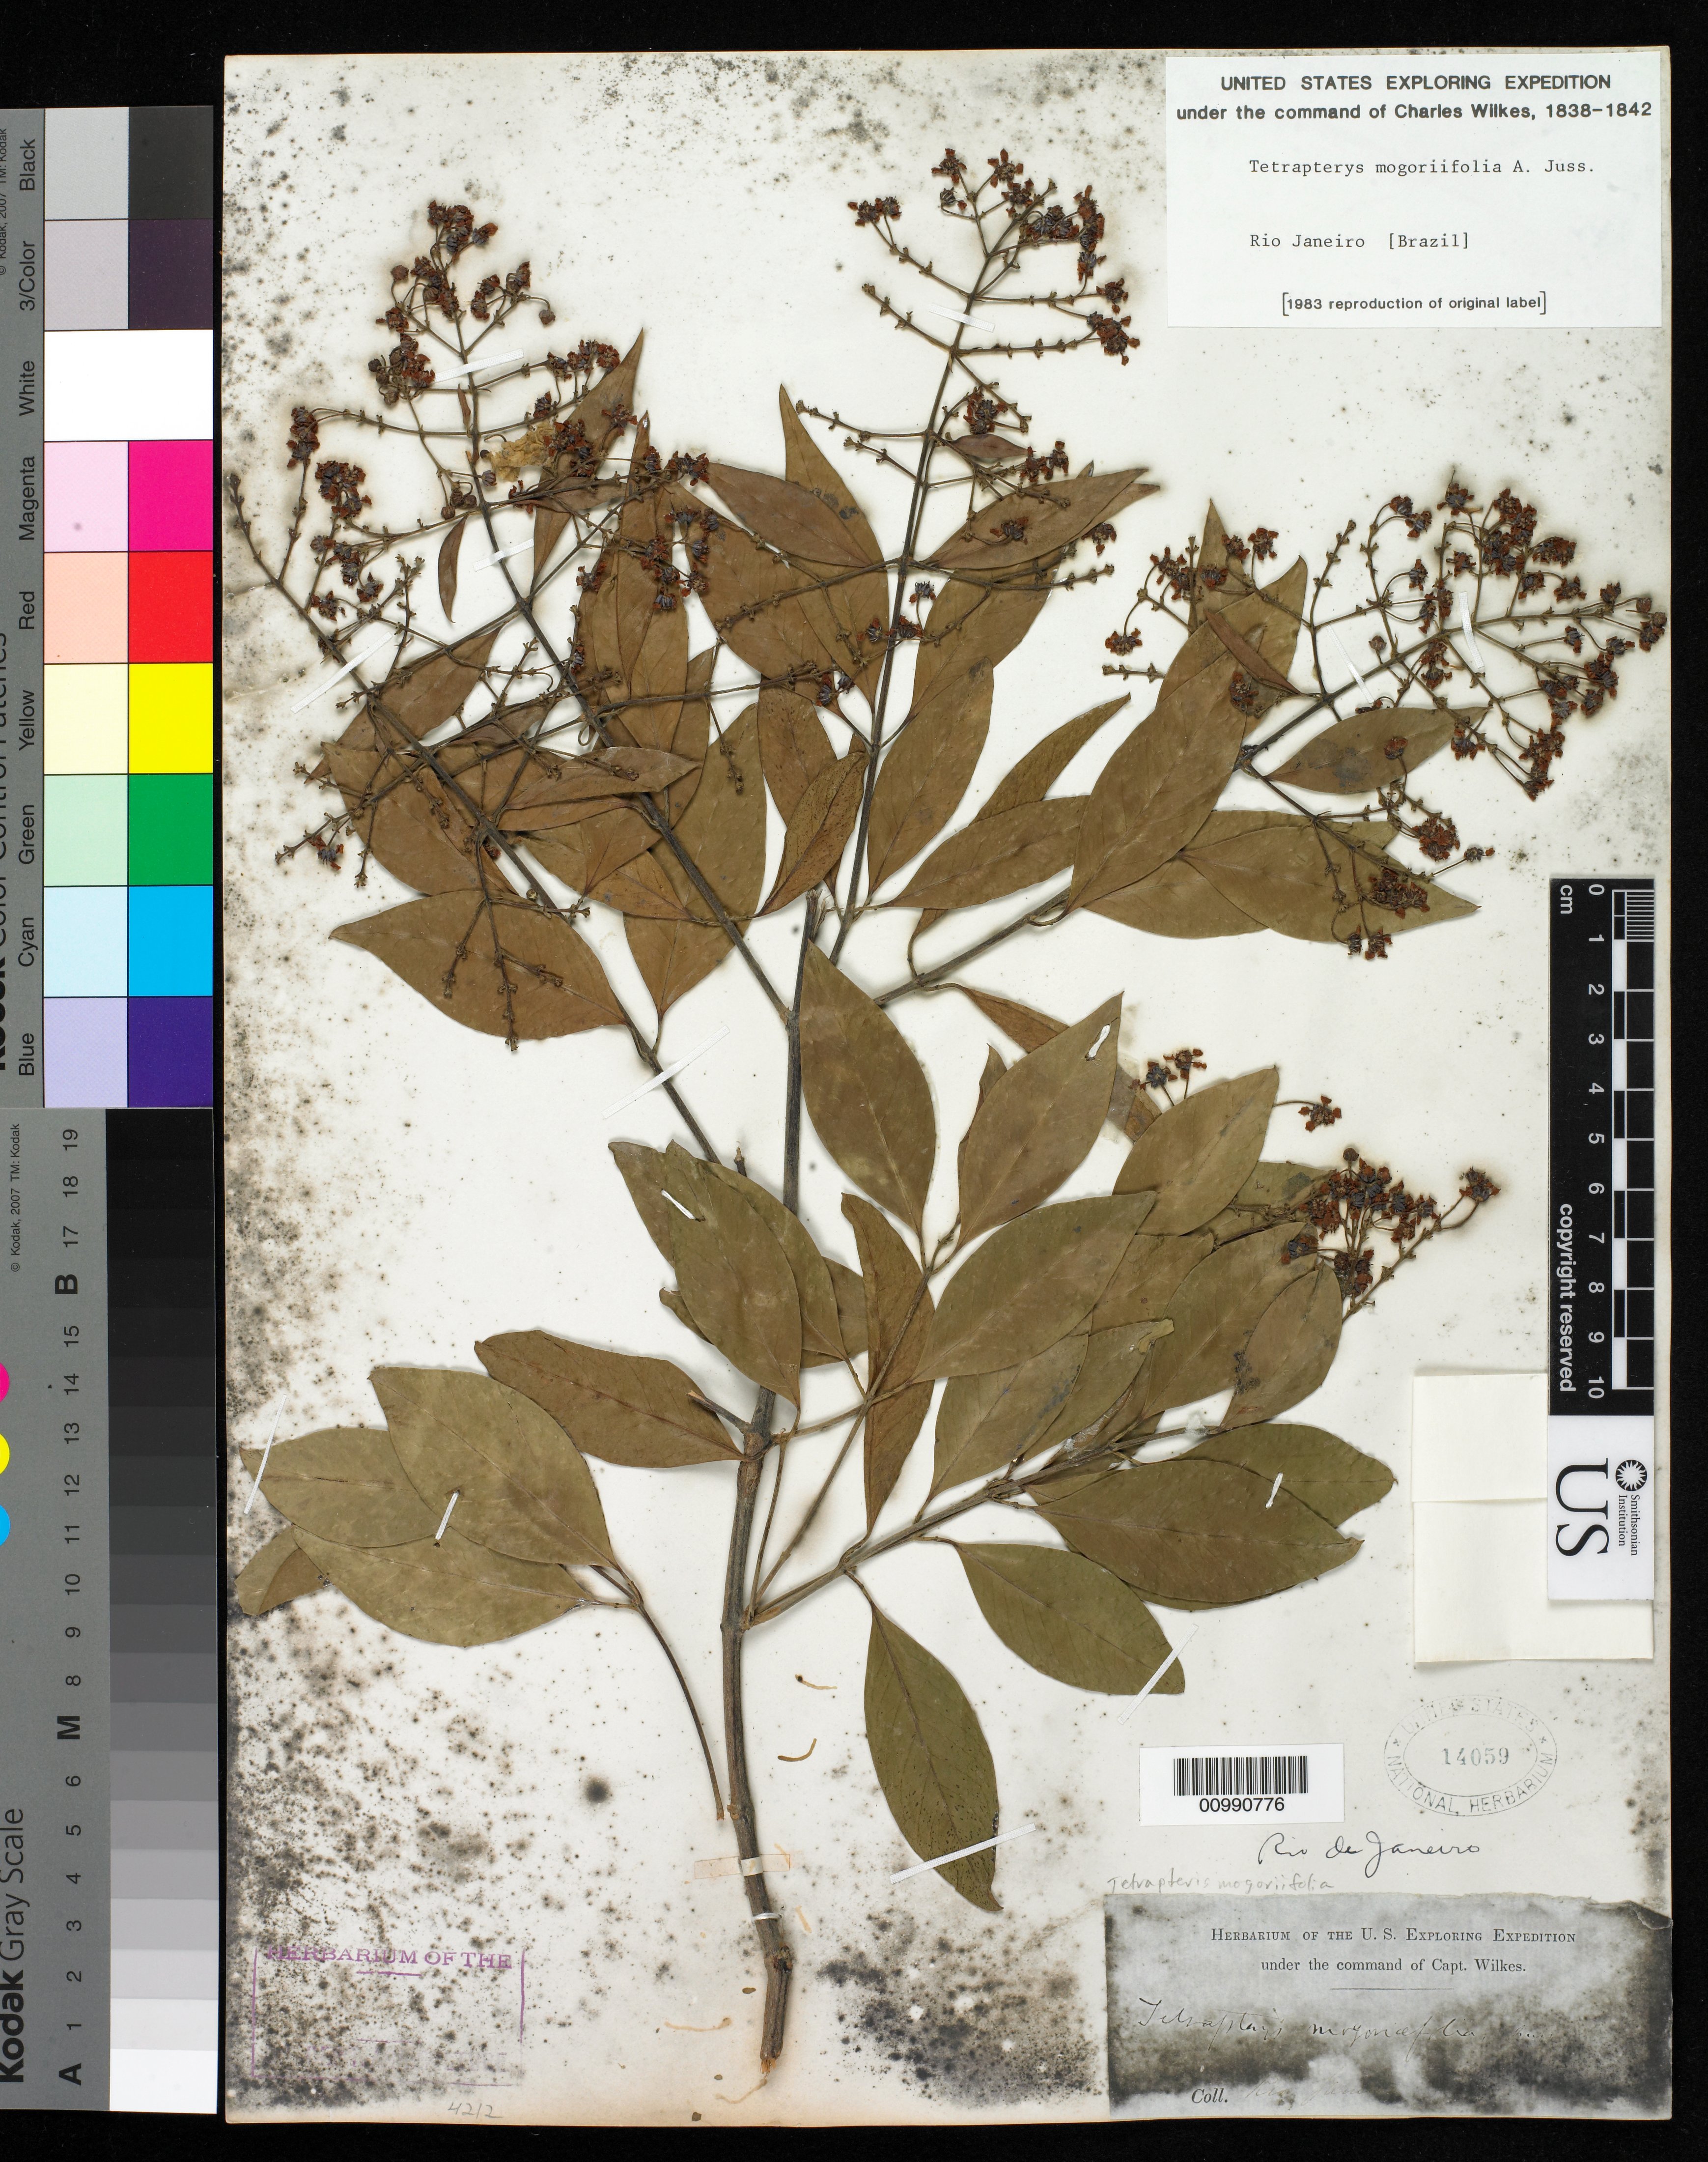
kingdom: Plantae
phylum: Tracheophyta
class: Magnoliopsida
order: Malpighiales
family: Malpighiaceae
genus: Niedenzuella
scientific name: Niedenzuella mogoriifolia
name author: (A. Juss.) W.R. Anderson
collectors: Wilkes Explor. Exped.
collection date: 1838/1842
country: Brazil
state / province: Rio de Janeiro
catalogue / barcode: US 14059